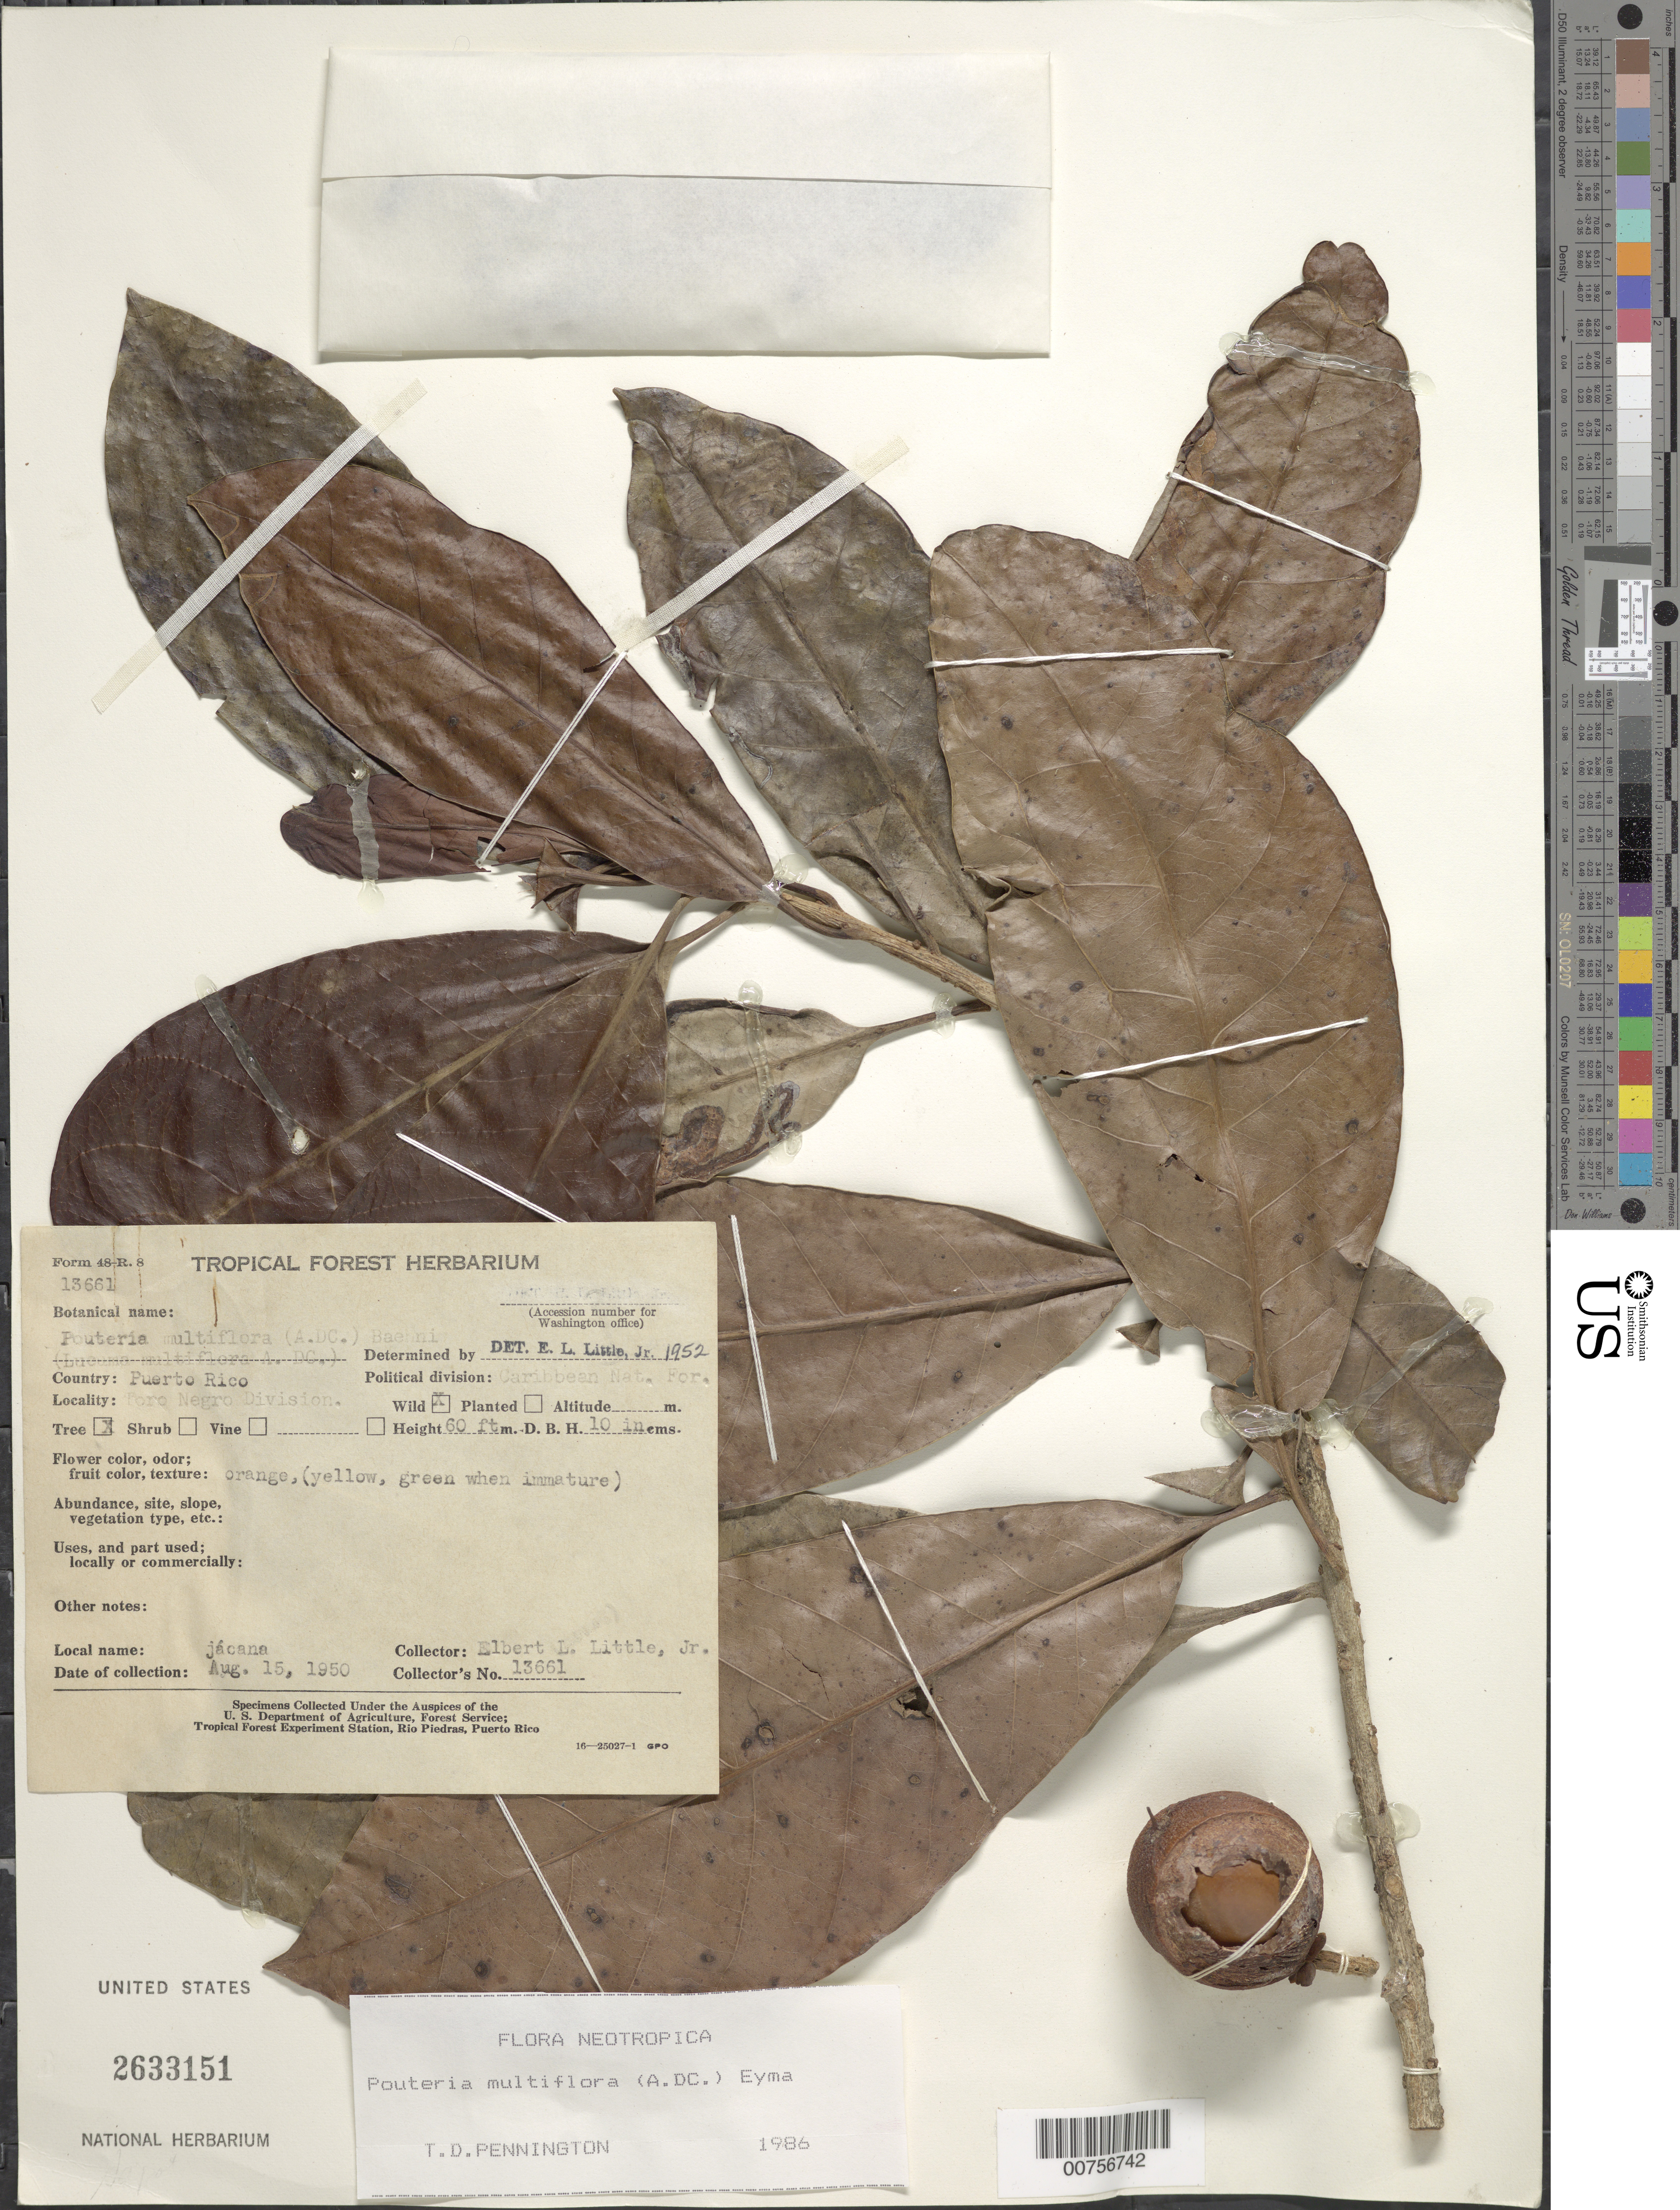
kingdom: Plantae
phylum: Tracheophyta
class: Magnoliopsida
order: Ericales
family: Sapotaceae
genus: Pouteria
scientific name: Pouteria multiflora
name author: (A. DC.) Eyma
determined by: Pennington, T. D., (K)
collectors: E. L. Little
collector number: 13661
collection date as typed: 15 Aug 1950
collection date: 1950-08-15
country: Puerto Rico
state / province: Villalba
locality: Toro Negro Division. Caribbean National Forest.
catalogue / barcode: US 2633151